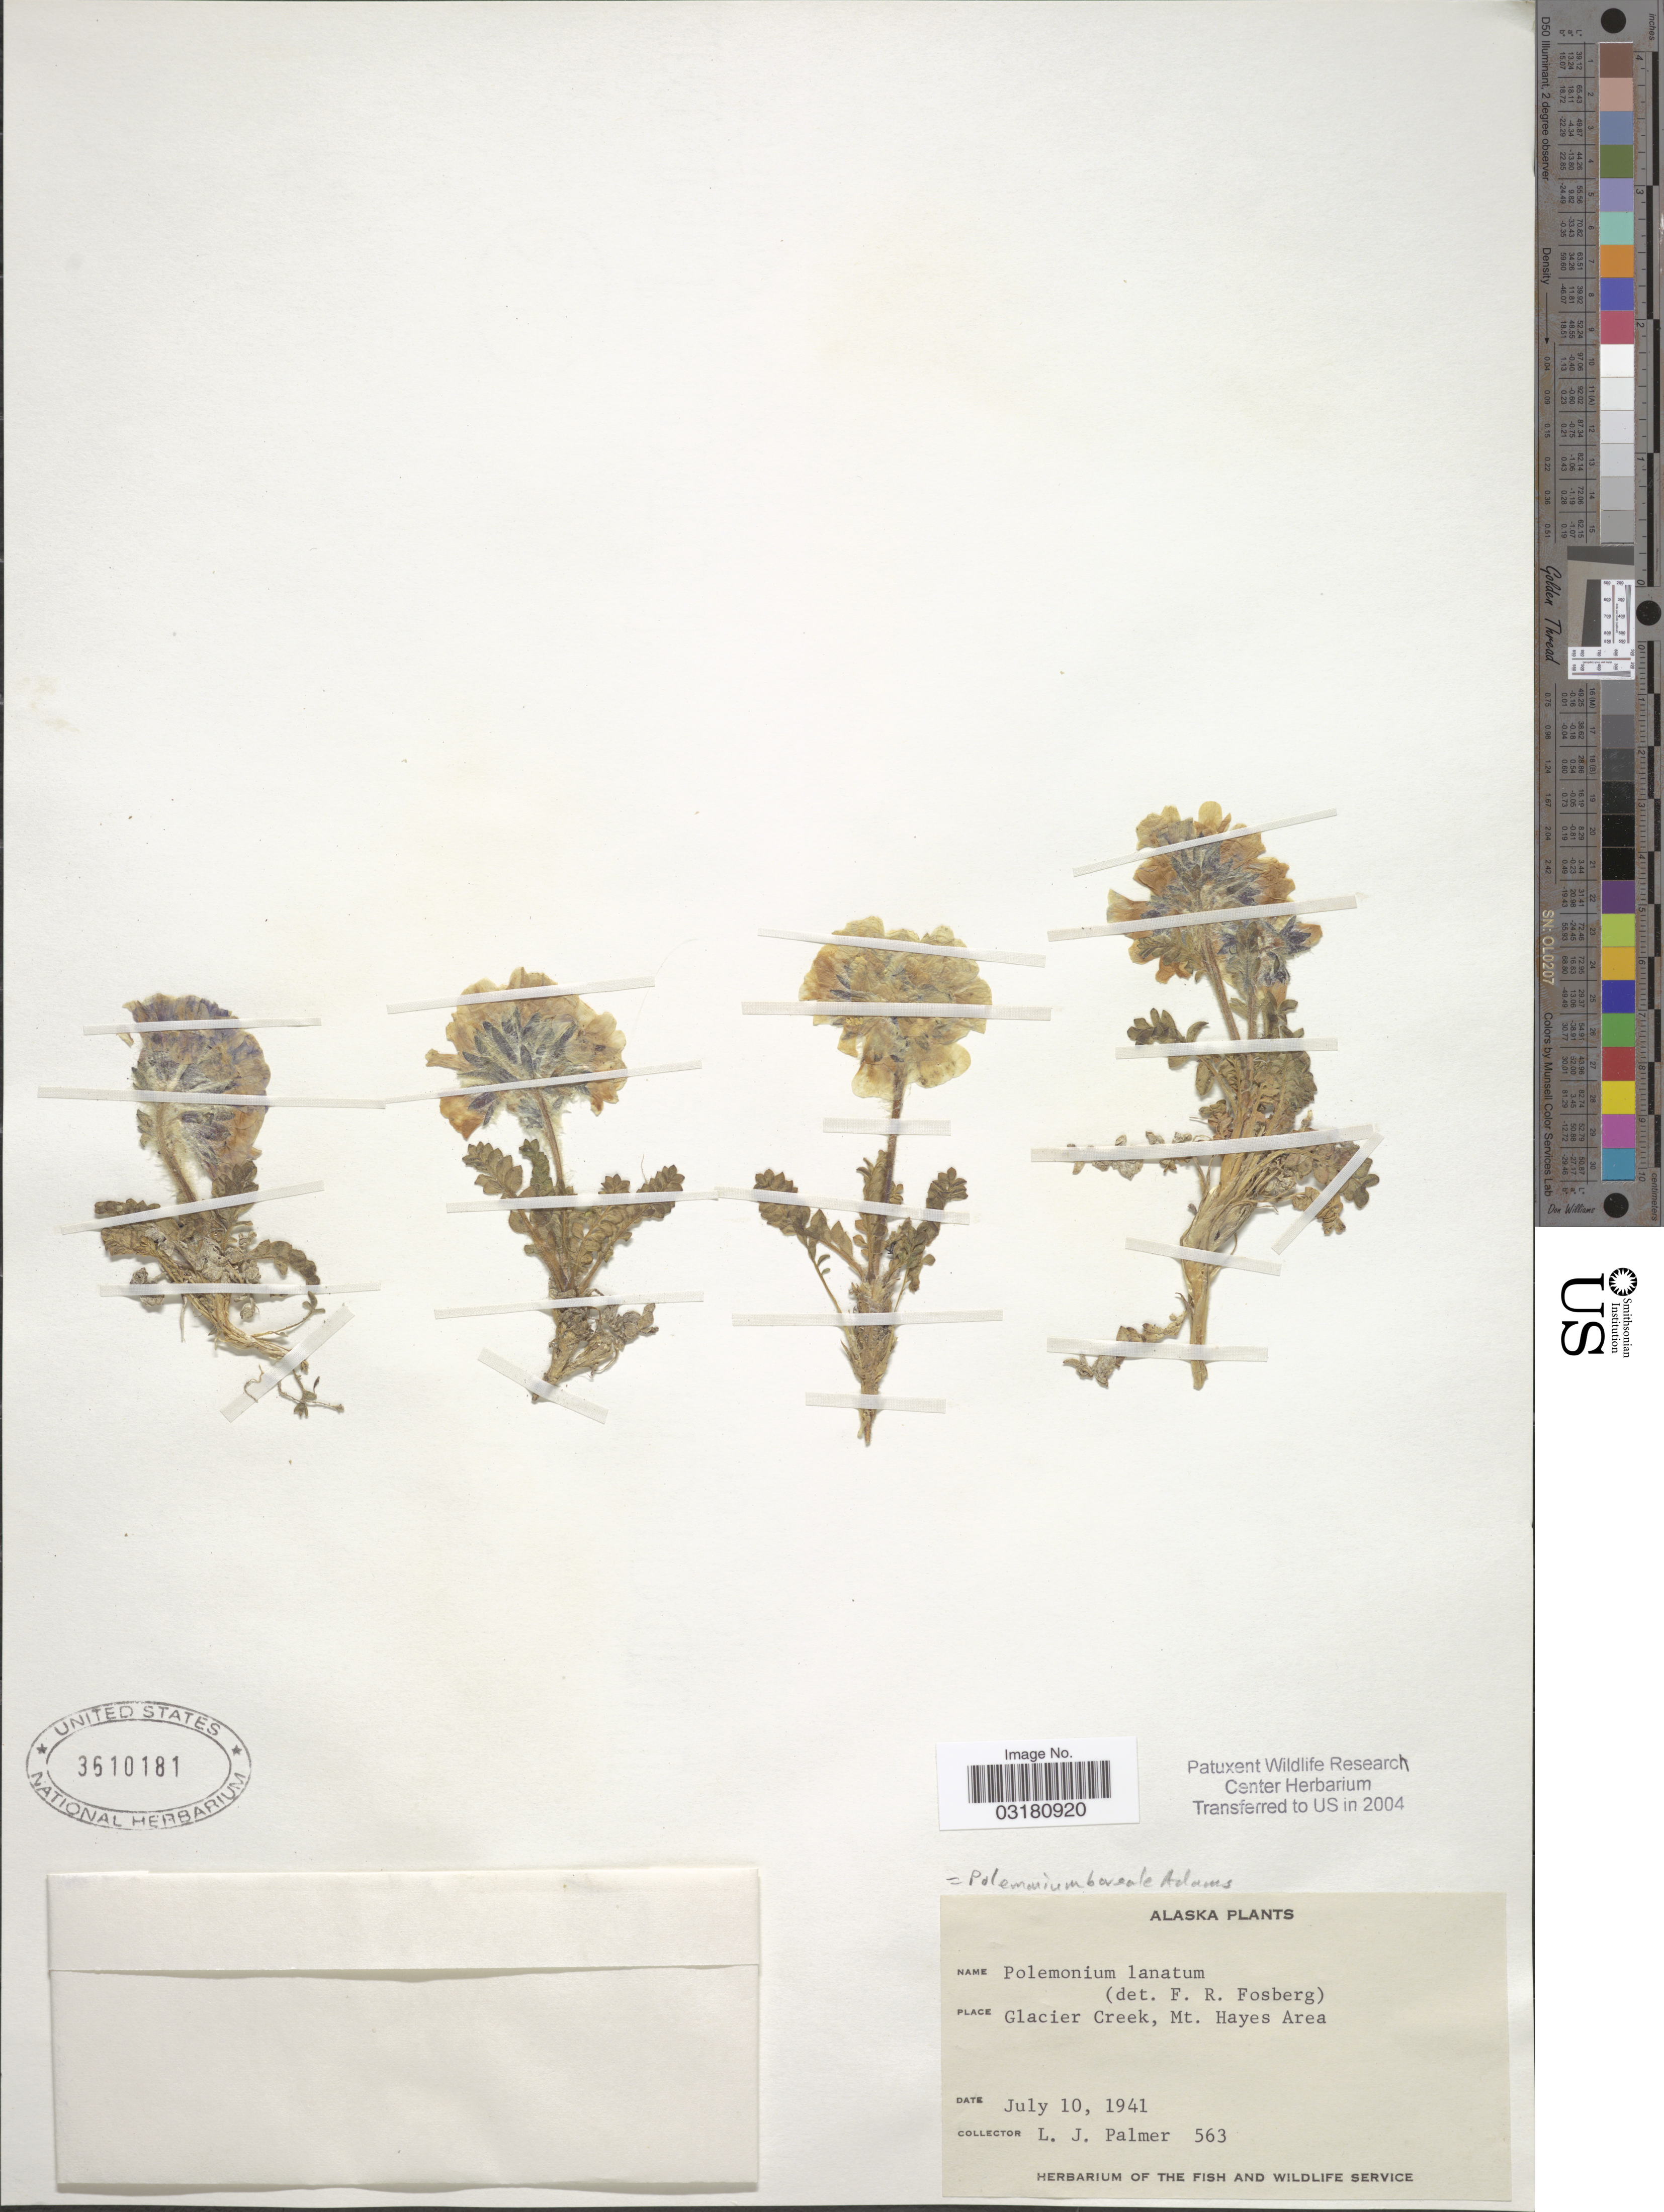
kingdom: Plantae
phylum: Tracheophyta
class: Magnoliopsida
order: Ericales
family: Polemoniaceae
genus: Polemonium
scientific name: Polemonium boreale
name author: Adams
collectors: L. J. Palmer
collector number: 563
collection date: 1941-07-10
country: United States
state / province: Alaska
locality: Glacier Creek, Mt. Hayes Area.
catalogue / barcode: US 3610181